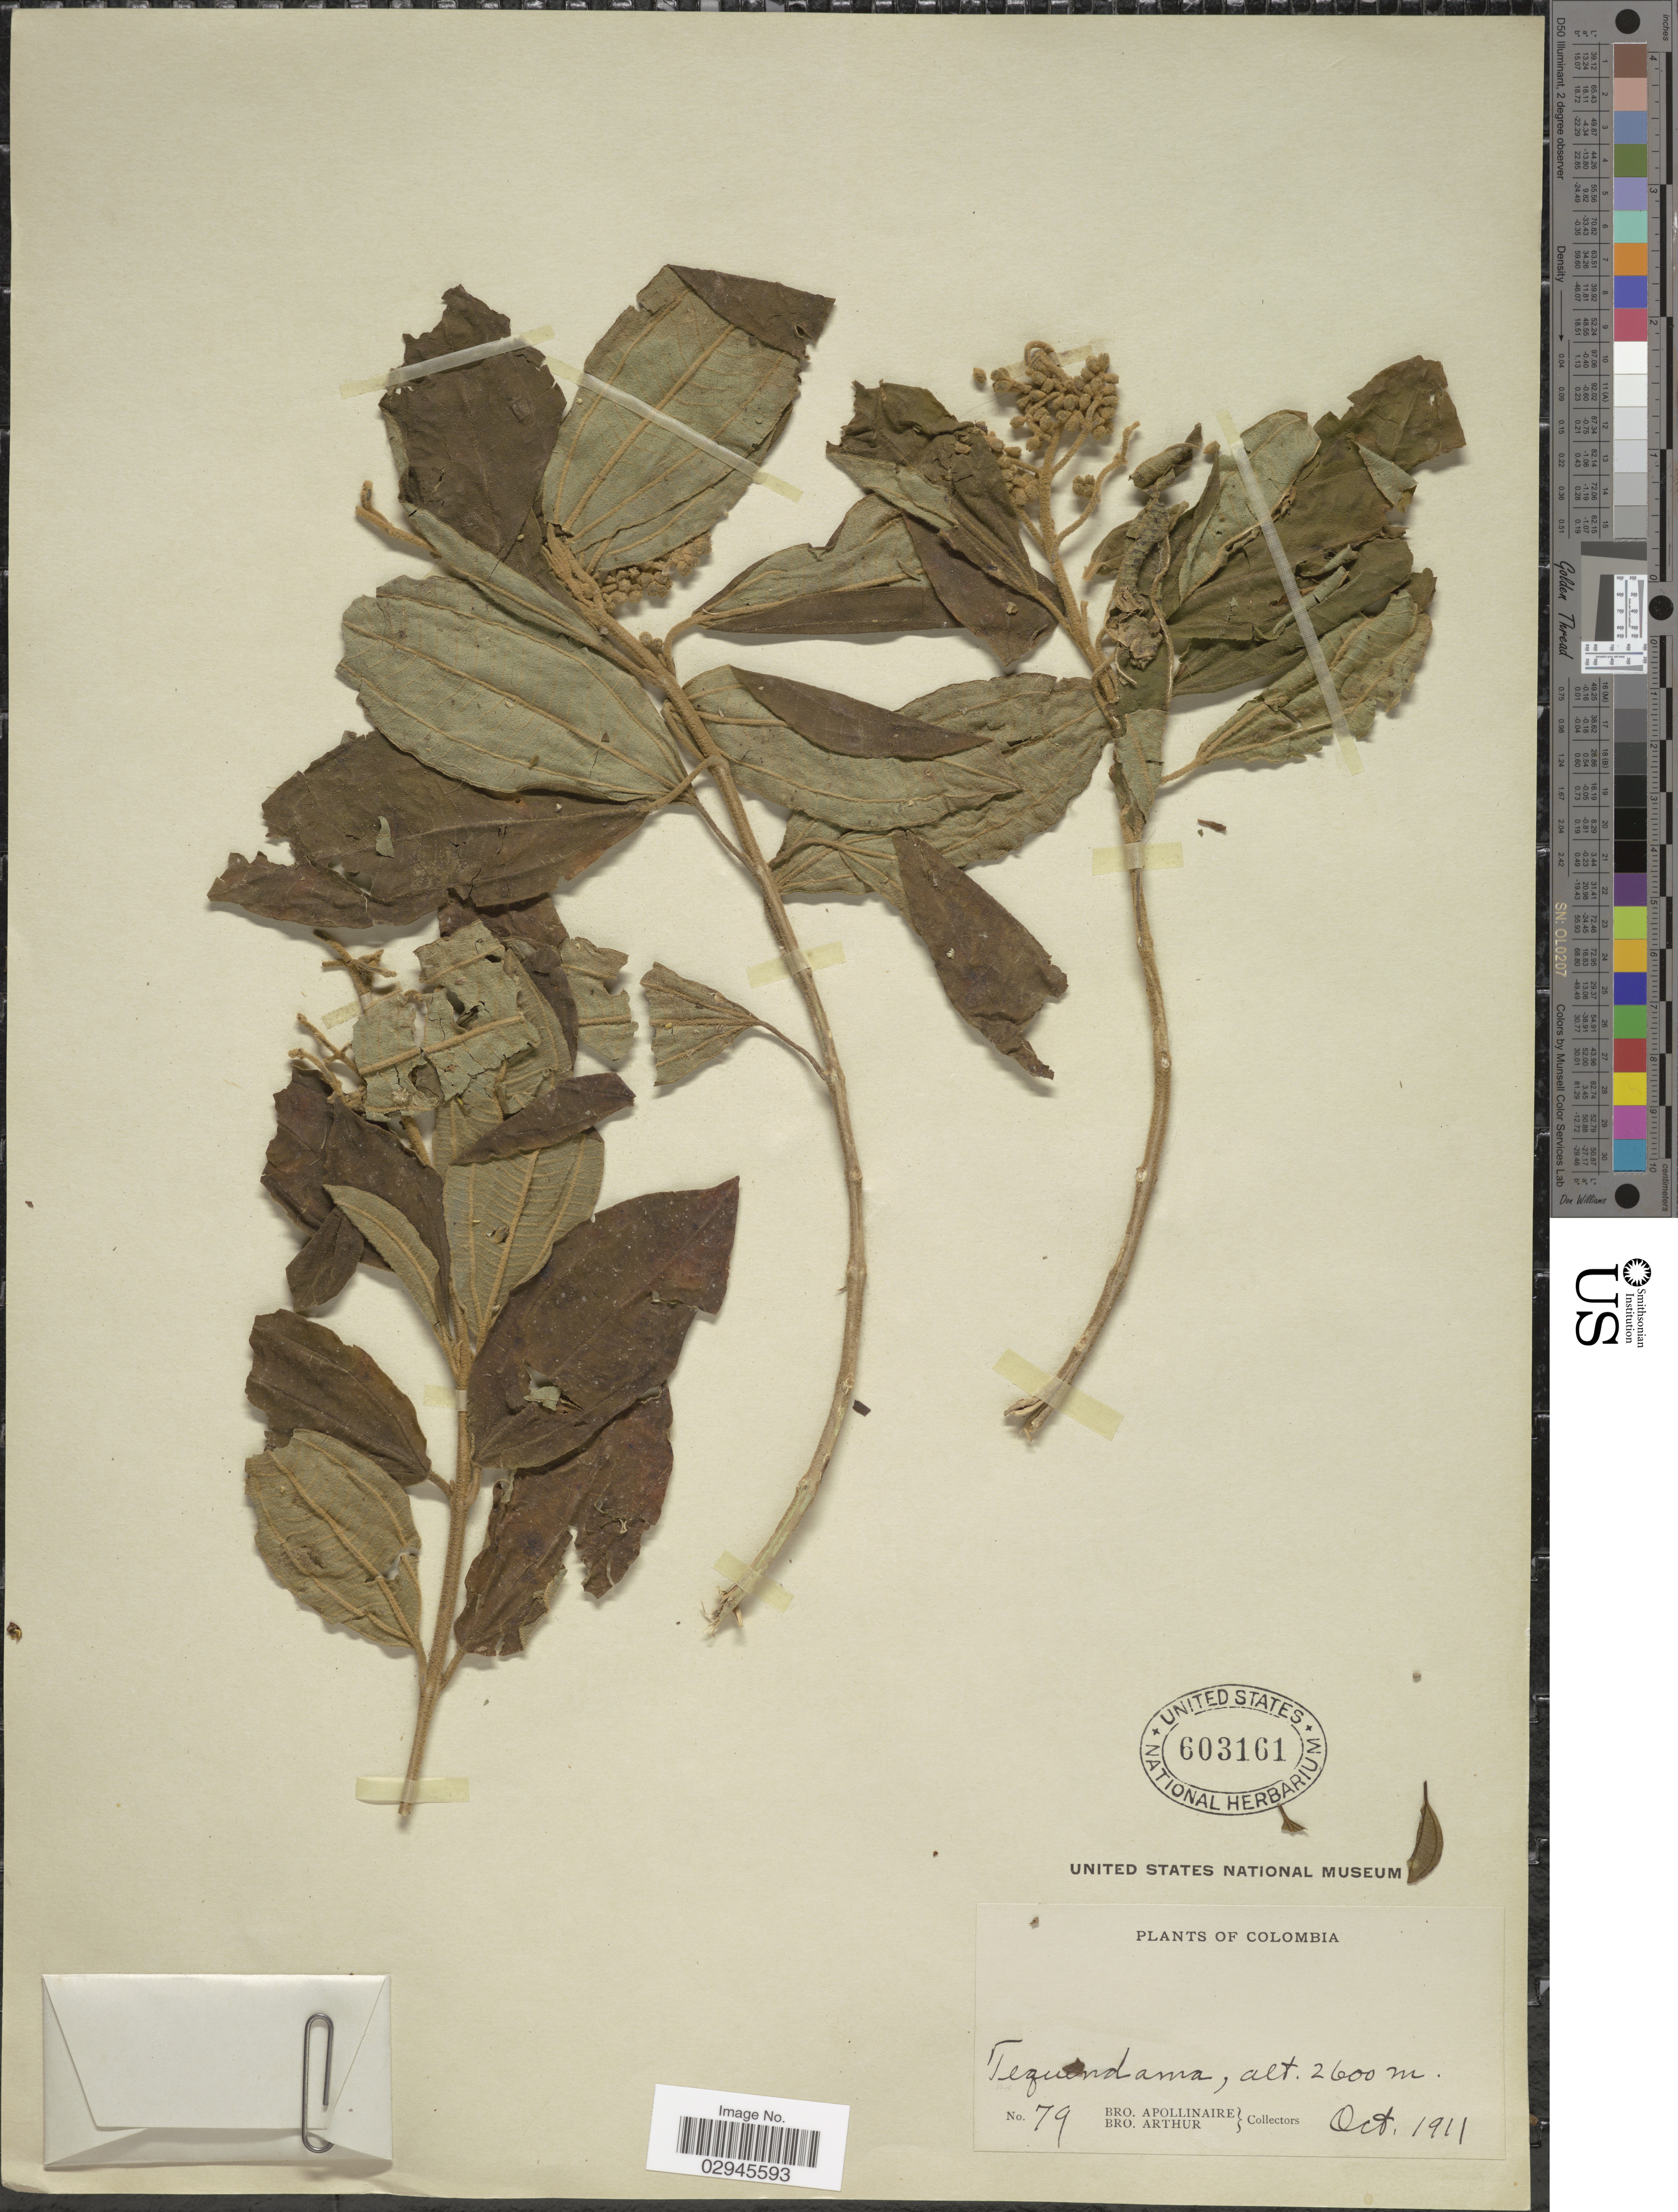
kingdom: Plantae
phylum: Tracheophyta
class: Magnoliopsida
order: Myrtales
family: Melastomataceae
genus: Miconia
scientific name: Miconia sp.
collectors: Bro. Apollinaire & Bro. Arthur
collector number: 79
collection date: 1911-10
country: Colombia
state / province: Cundinamarca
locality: Tequendama.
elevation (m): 2600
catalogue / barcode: US 603161